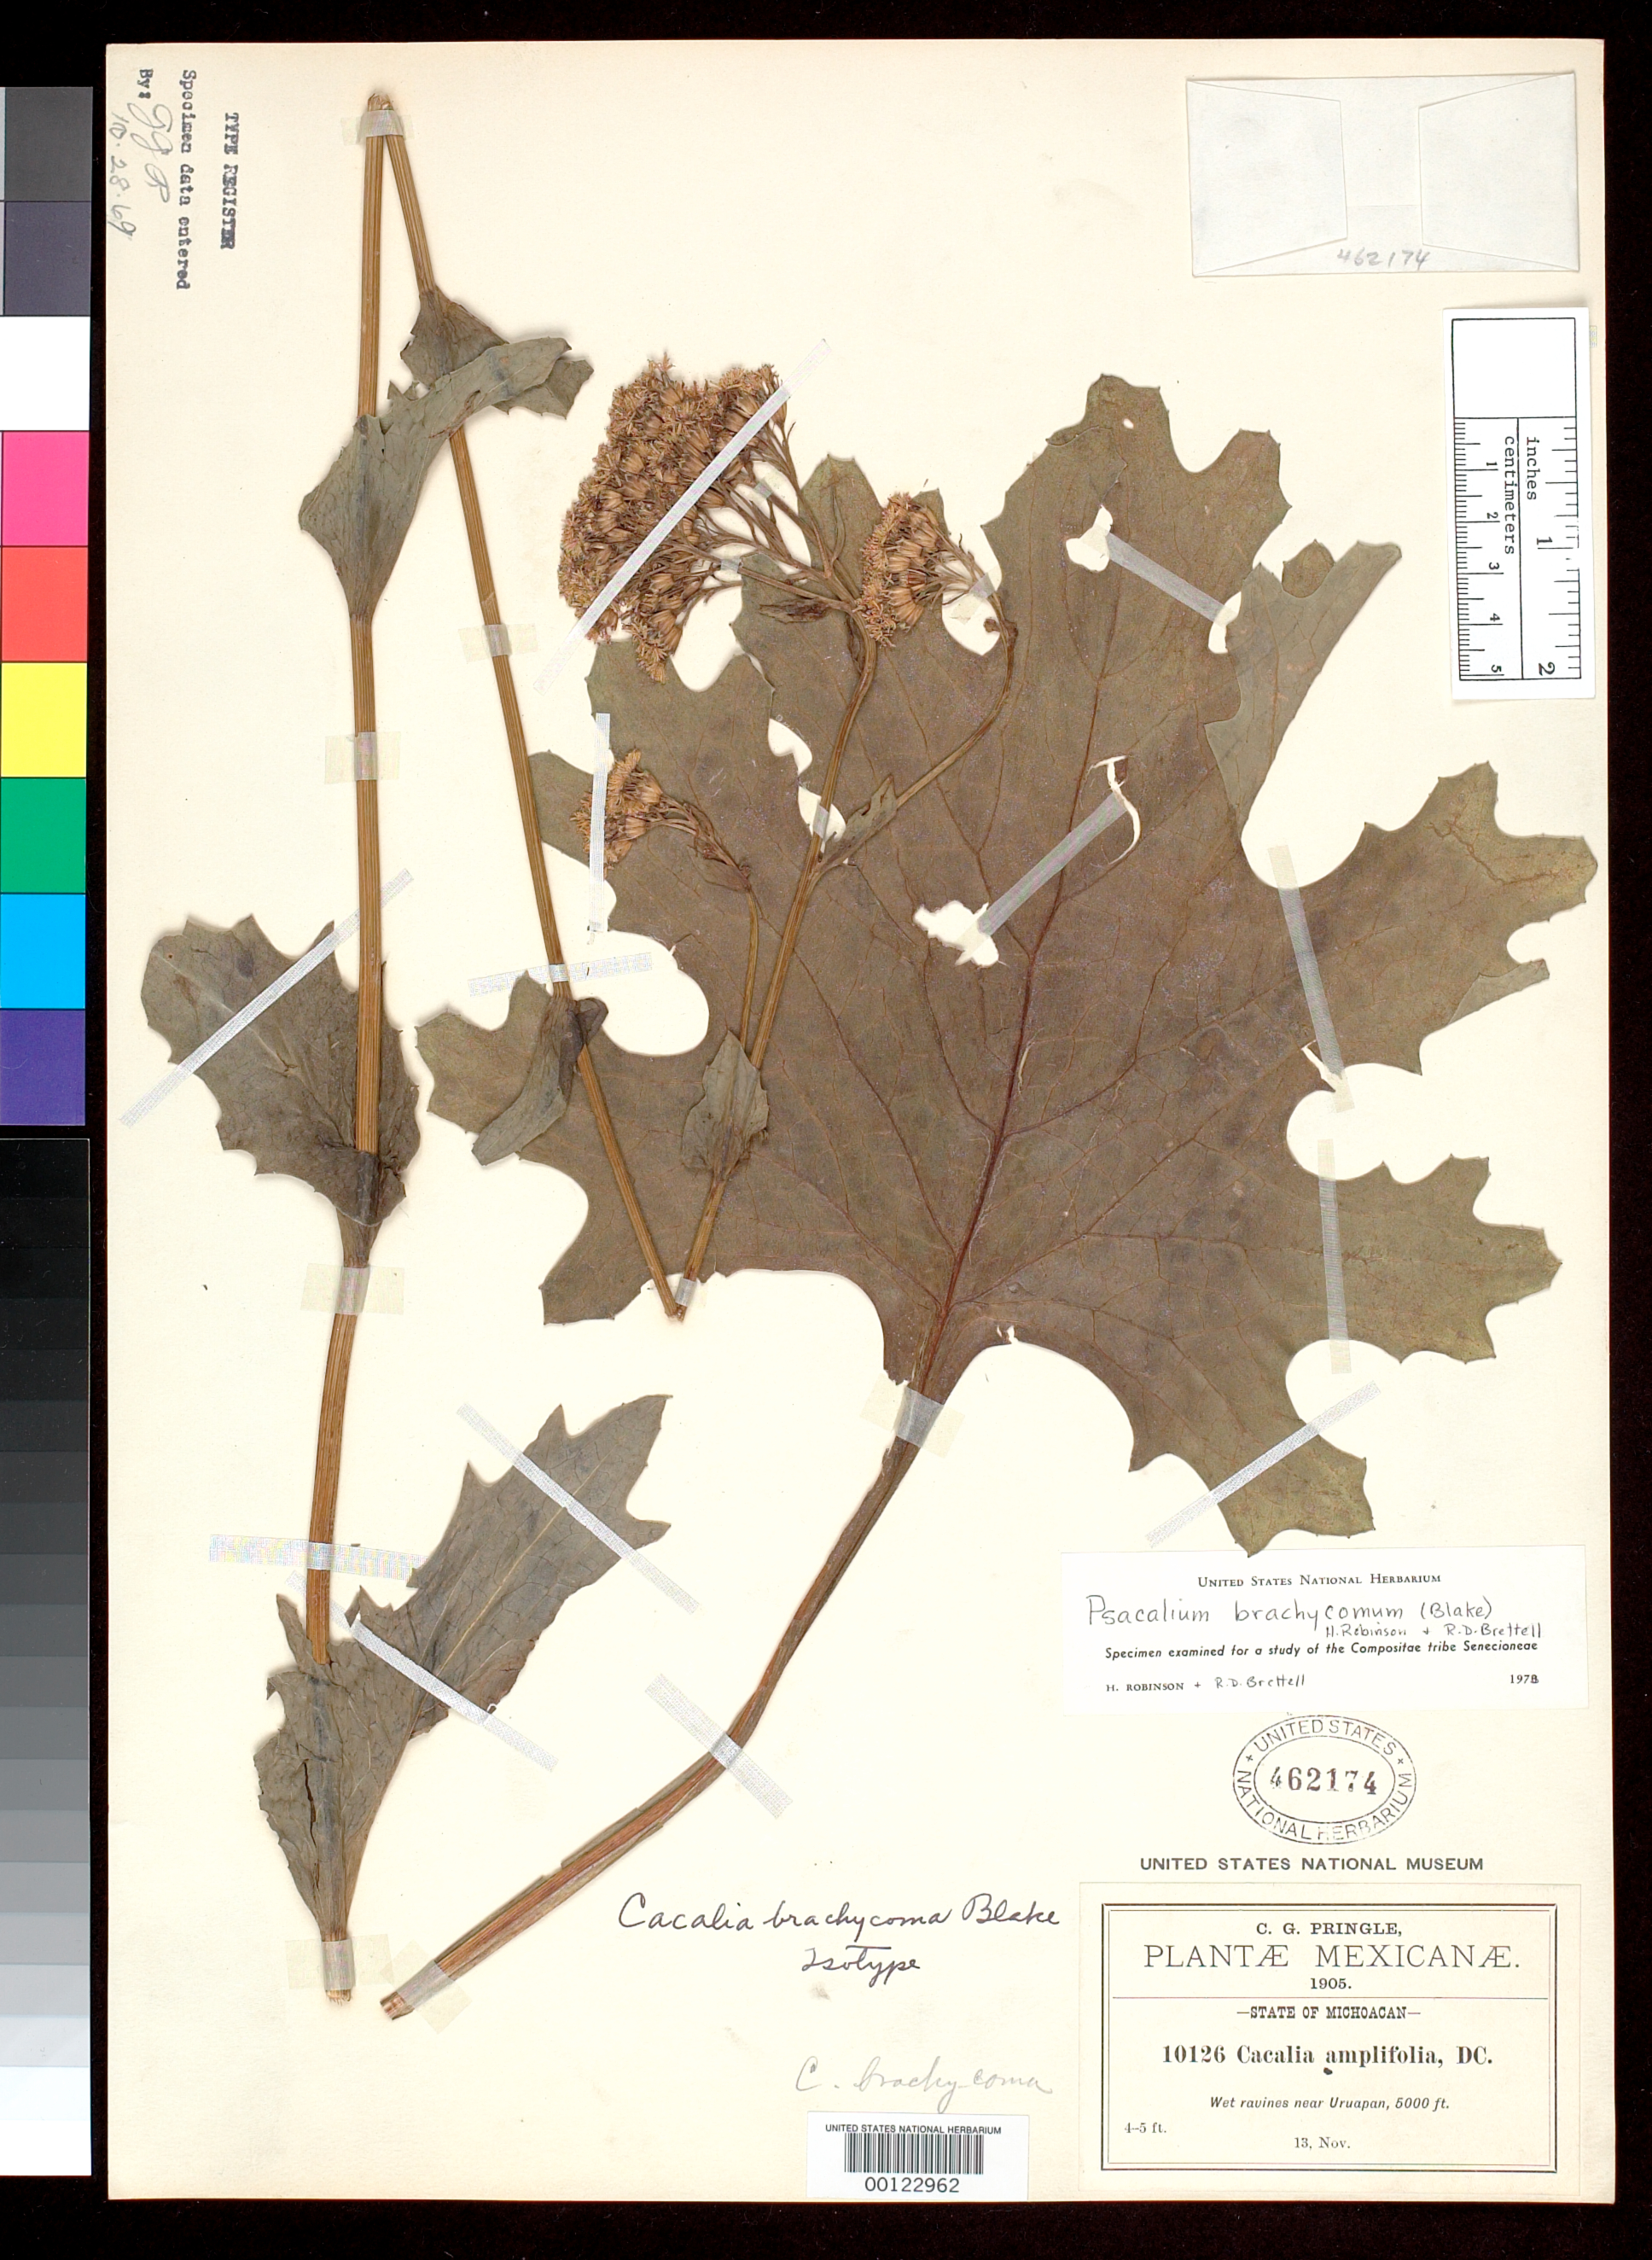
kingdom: Plantae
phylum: Tracheophyta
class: Magnoliopsida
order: Asterales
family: Asteraceae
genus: Cacalia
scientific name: Cacalia brachycoma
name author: S.F. Blake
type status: Type Collection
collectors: C. G. Pringle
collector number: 10126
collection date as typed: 13 Nov 1905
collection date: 1905-11-13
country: Mexico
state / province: Michoacán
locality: Uruapan.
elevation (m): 1524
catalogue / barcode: US 462174